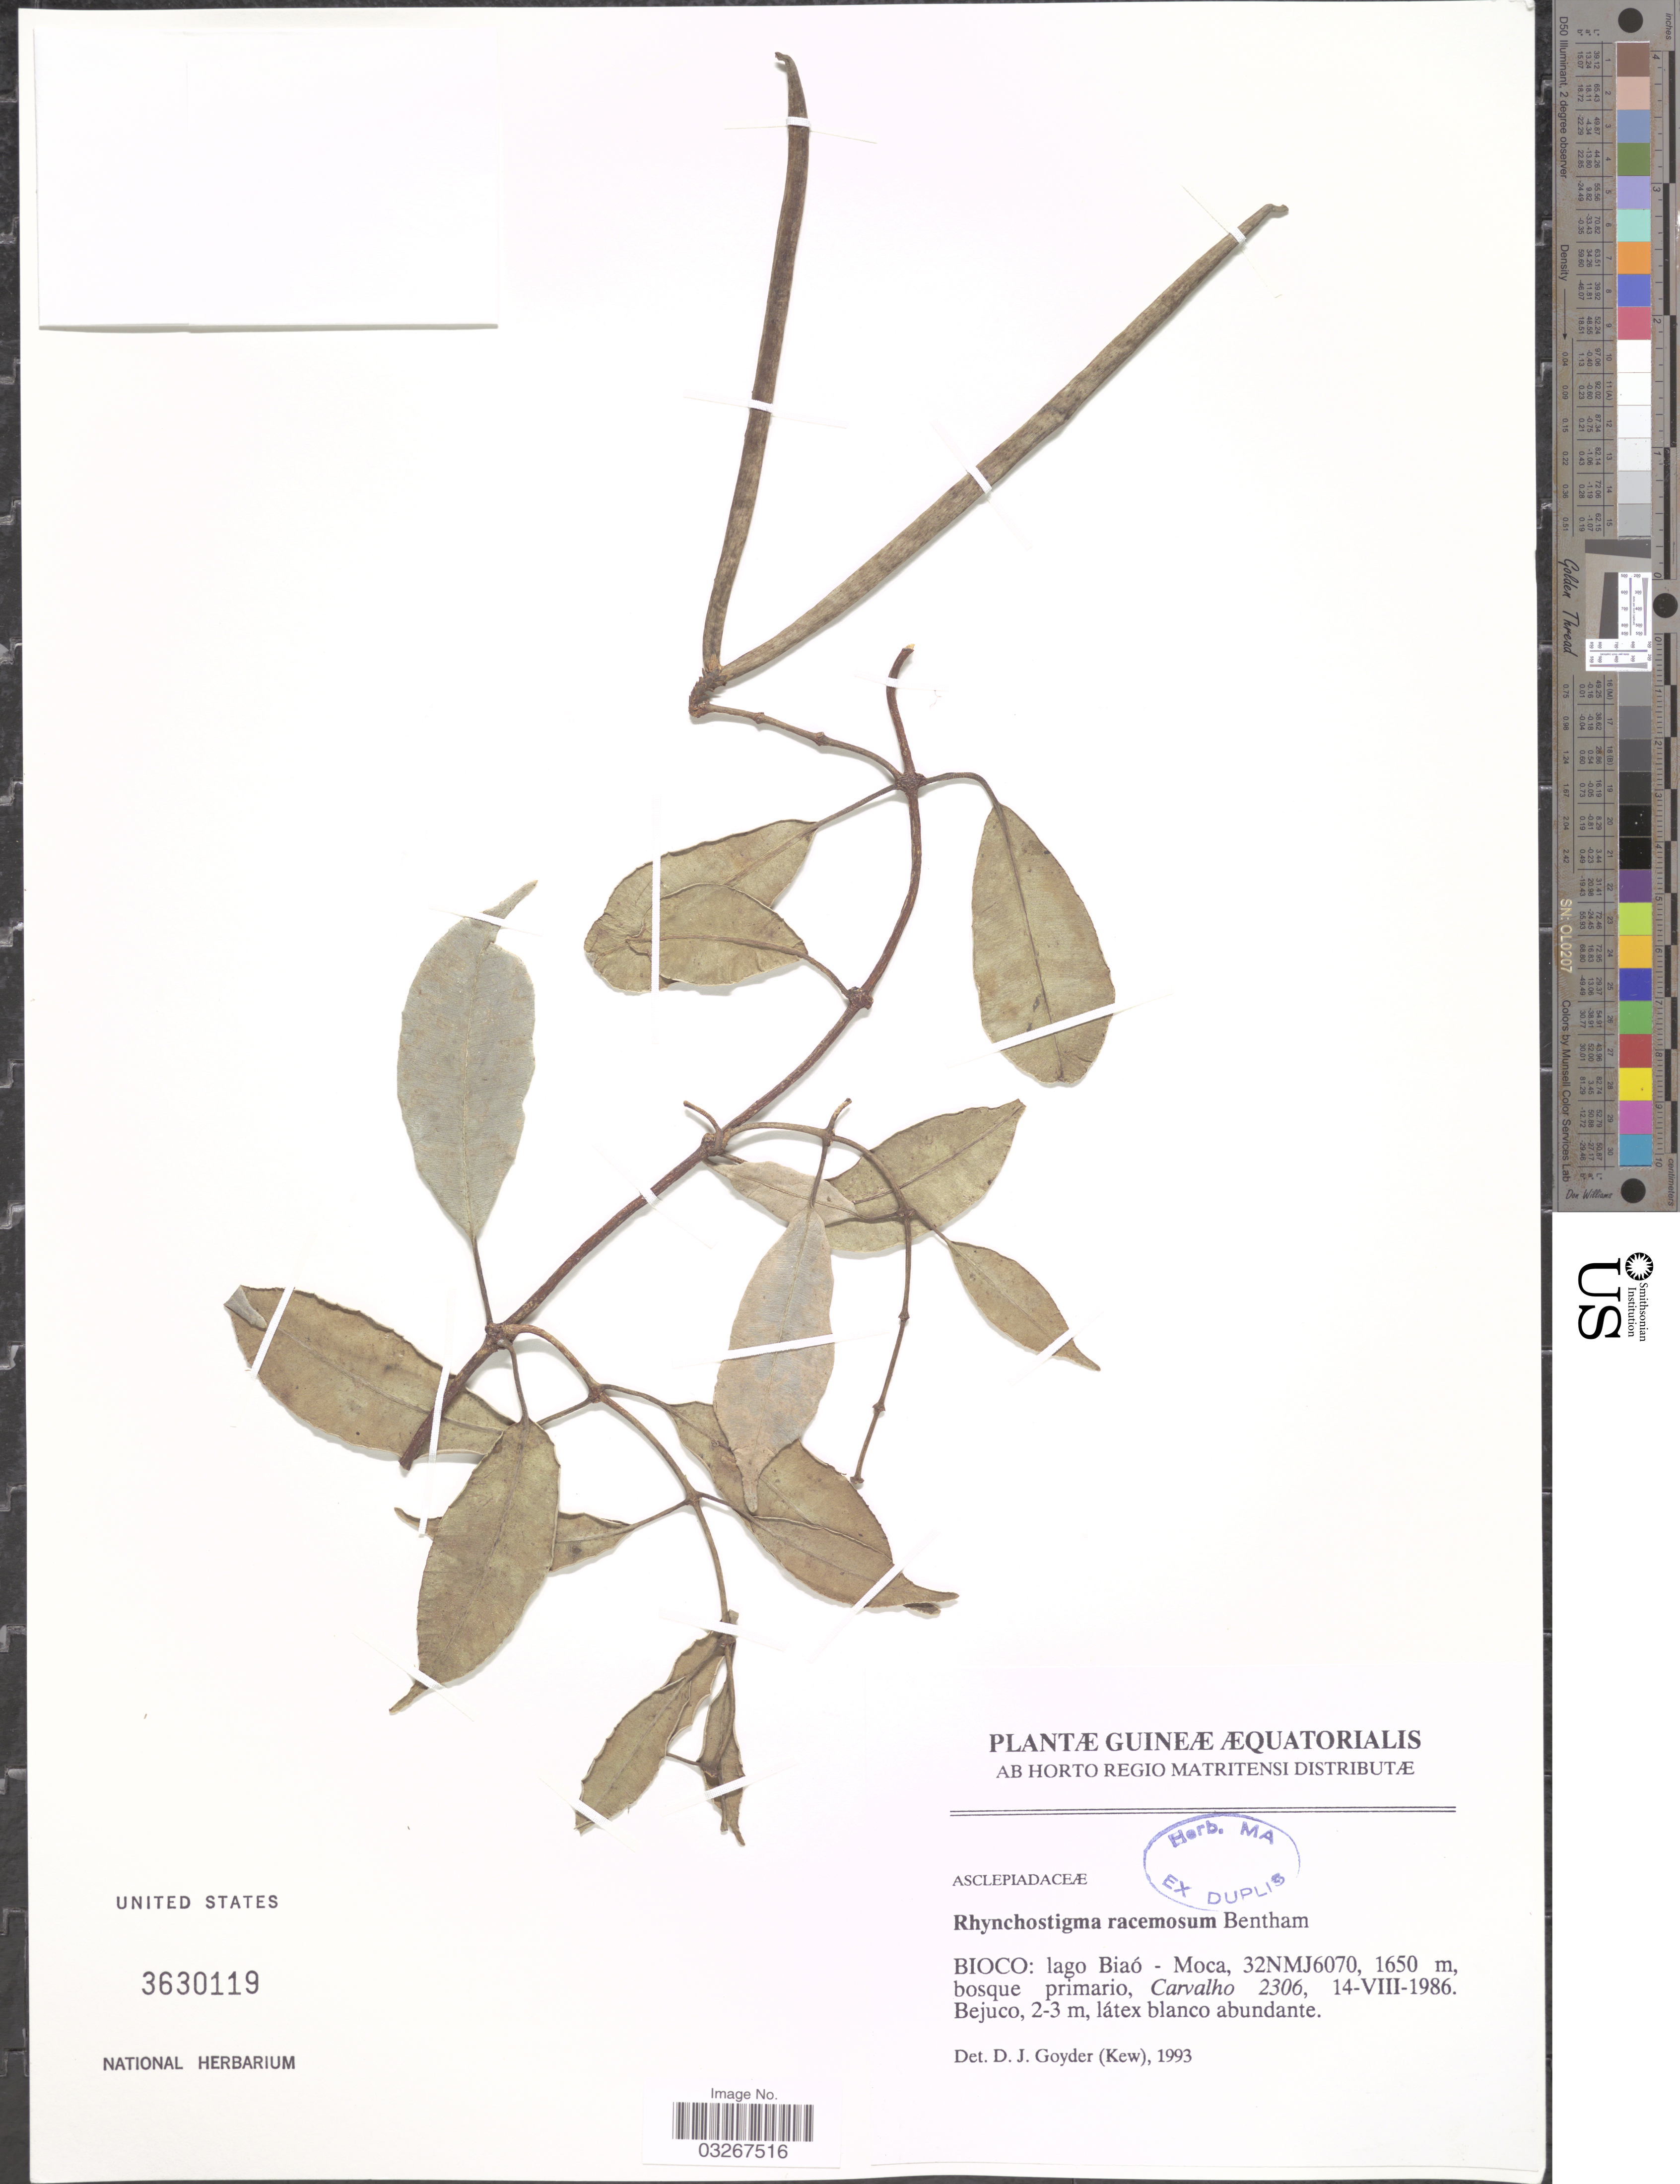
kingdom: Plantae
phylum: Tracheophyta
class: Magnoliopsida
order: Gentianales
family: Apocynaceae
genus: Rhynchostigma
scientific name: Rhynchostigma racemosum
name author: Benth.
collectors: Carvalho, --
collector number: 2306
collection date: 1986-08-14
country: Equatorial Guinea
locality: Guineæ Æquatorialis, Bioco: lago Biaó - Moca, 32NMJ6070.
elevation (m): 1650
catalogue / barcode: US 3630119